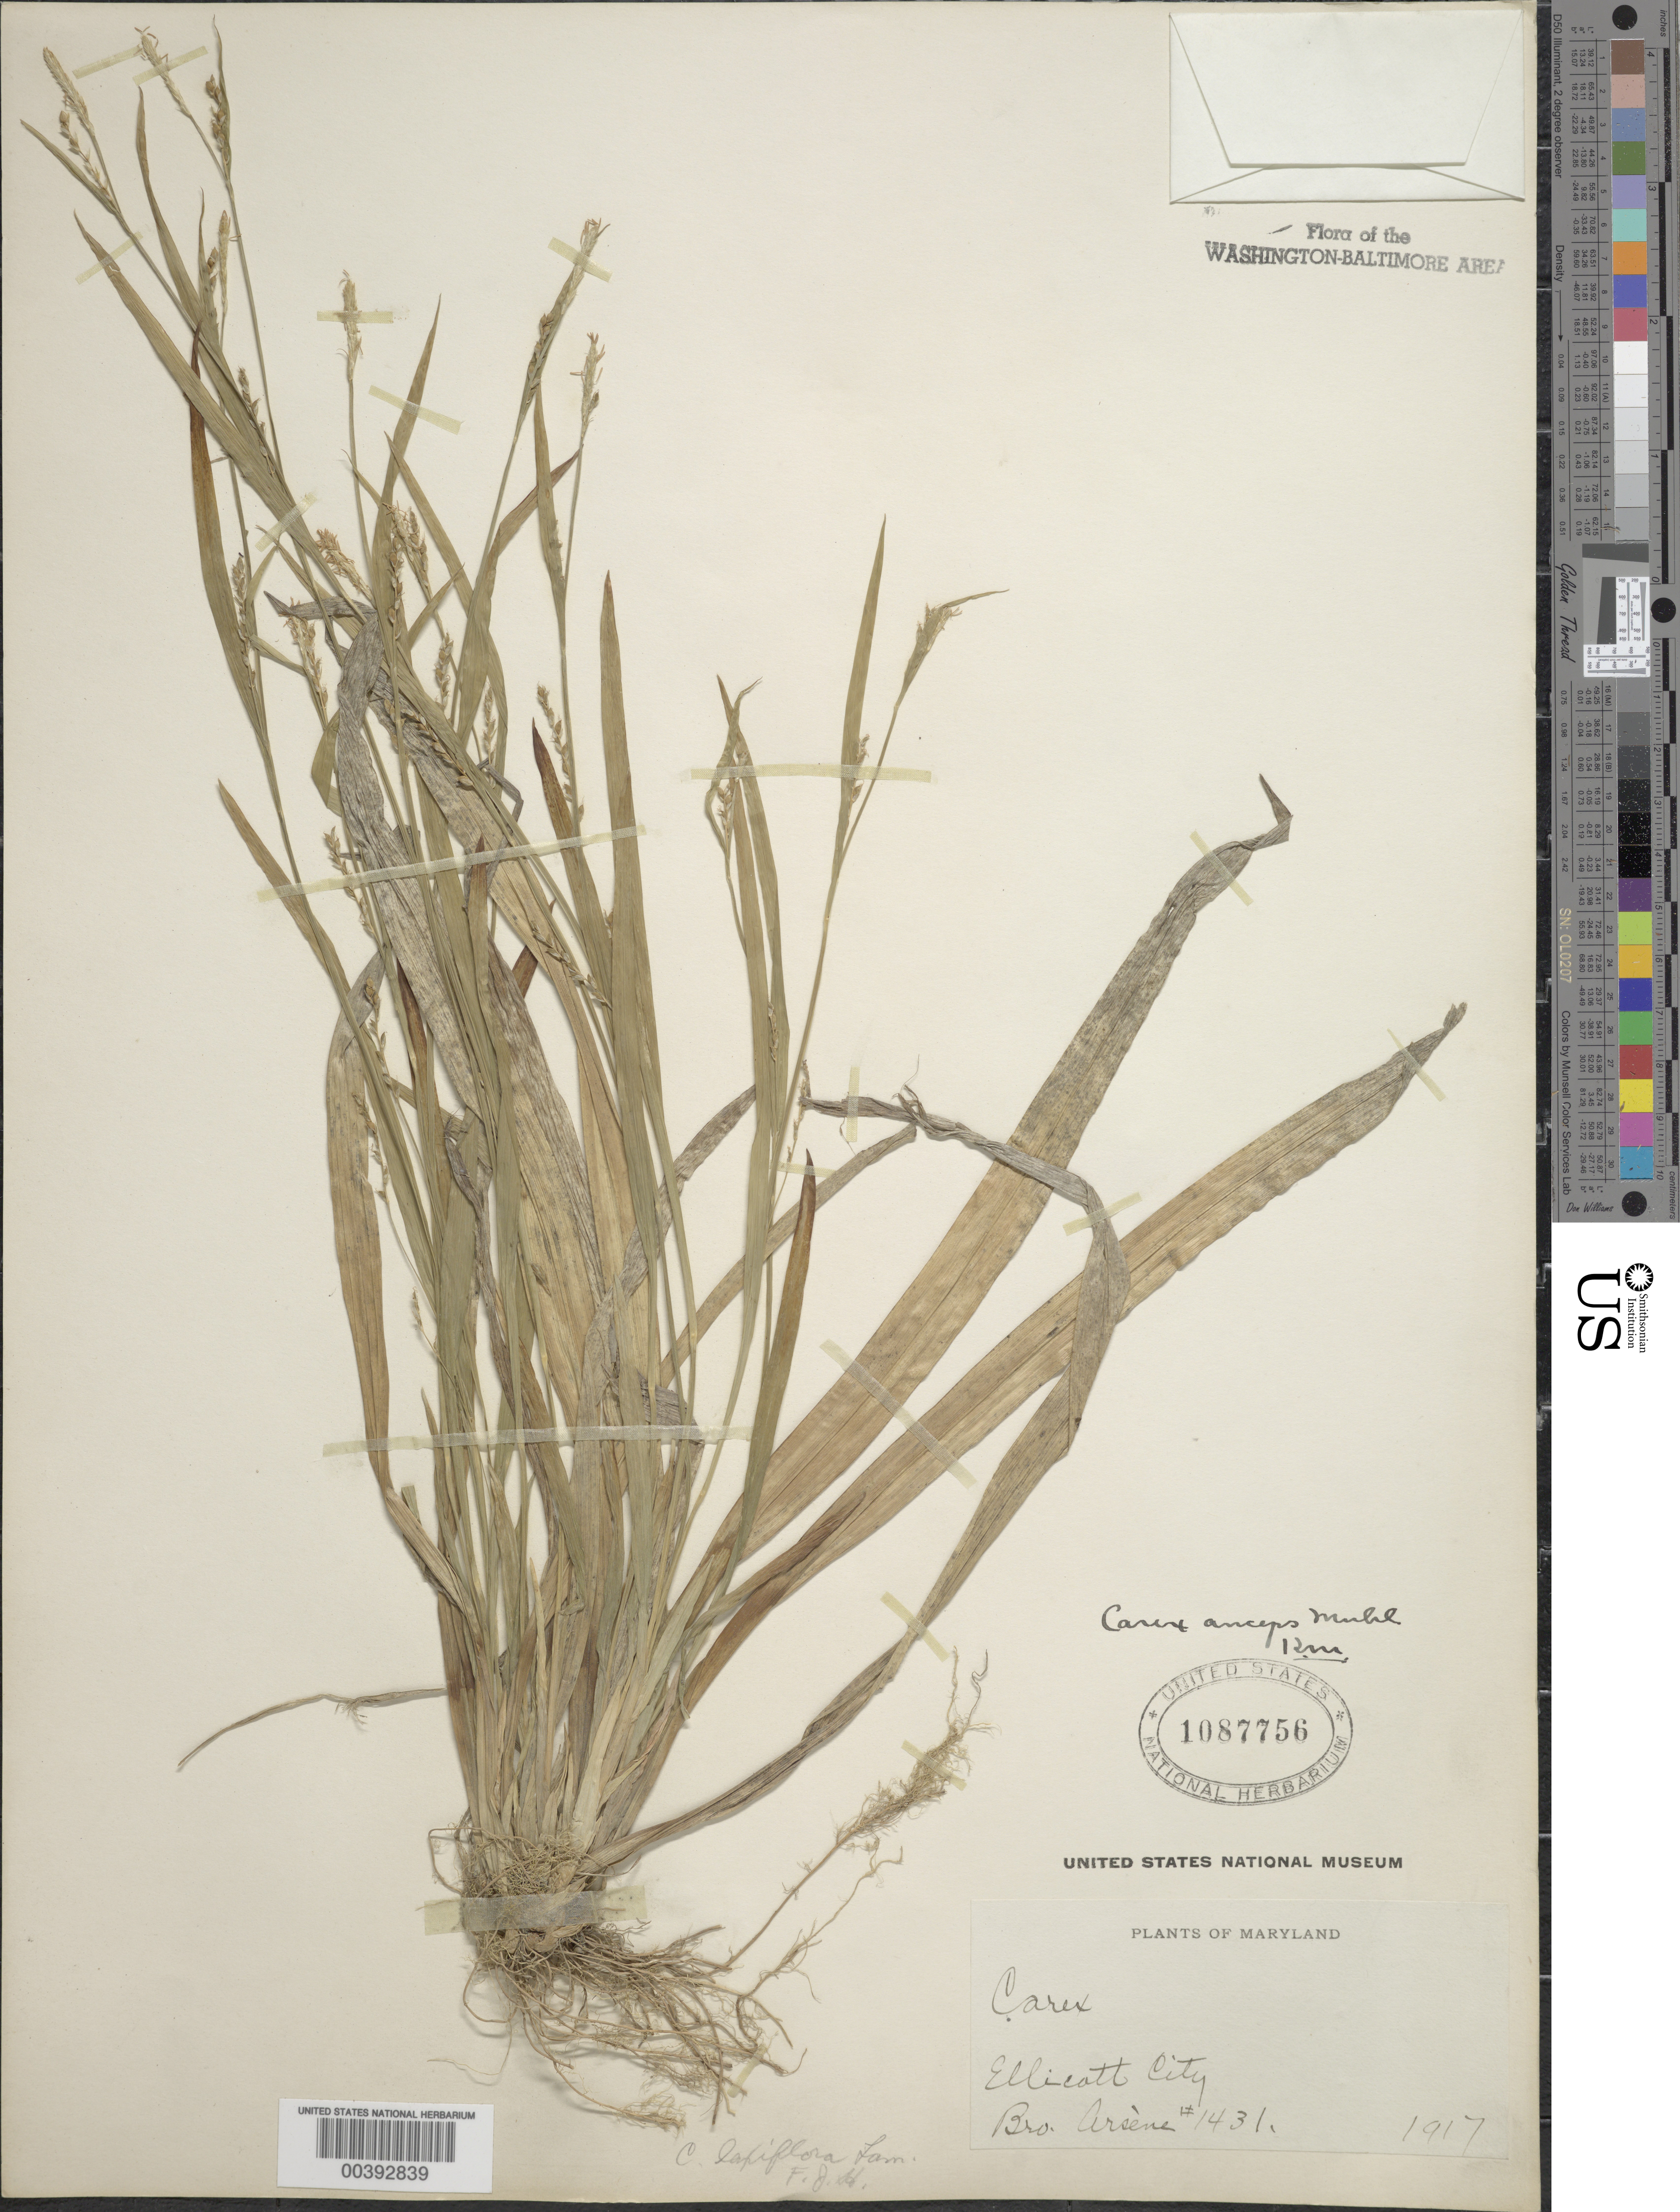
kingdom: Plantae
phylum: Tracheophyta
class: Liliopsida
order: Poales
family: Cyperaceae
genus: Carex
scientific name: Carex laxiflora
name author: Lam.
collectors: Bro. G. Arsène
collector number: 1431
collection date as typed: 1917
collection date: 1917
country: United States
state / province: Maryland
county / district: Howard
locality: Ellicott City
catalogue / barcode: US 1087756